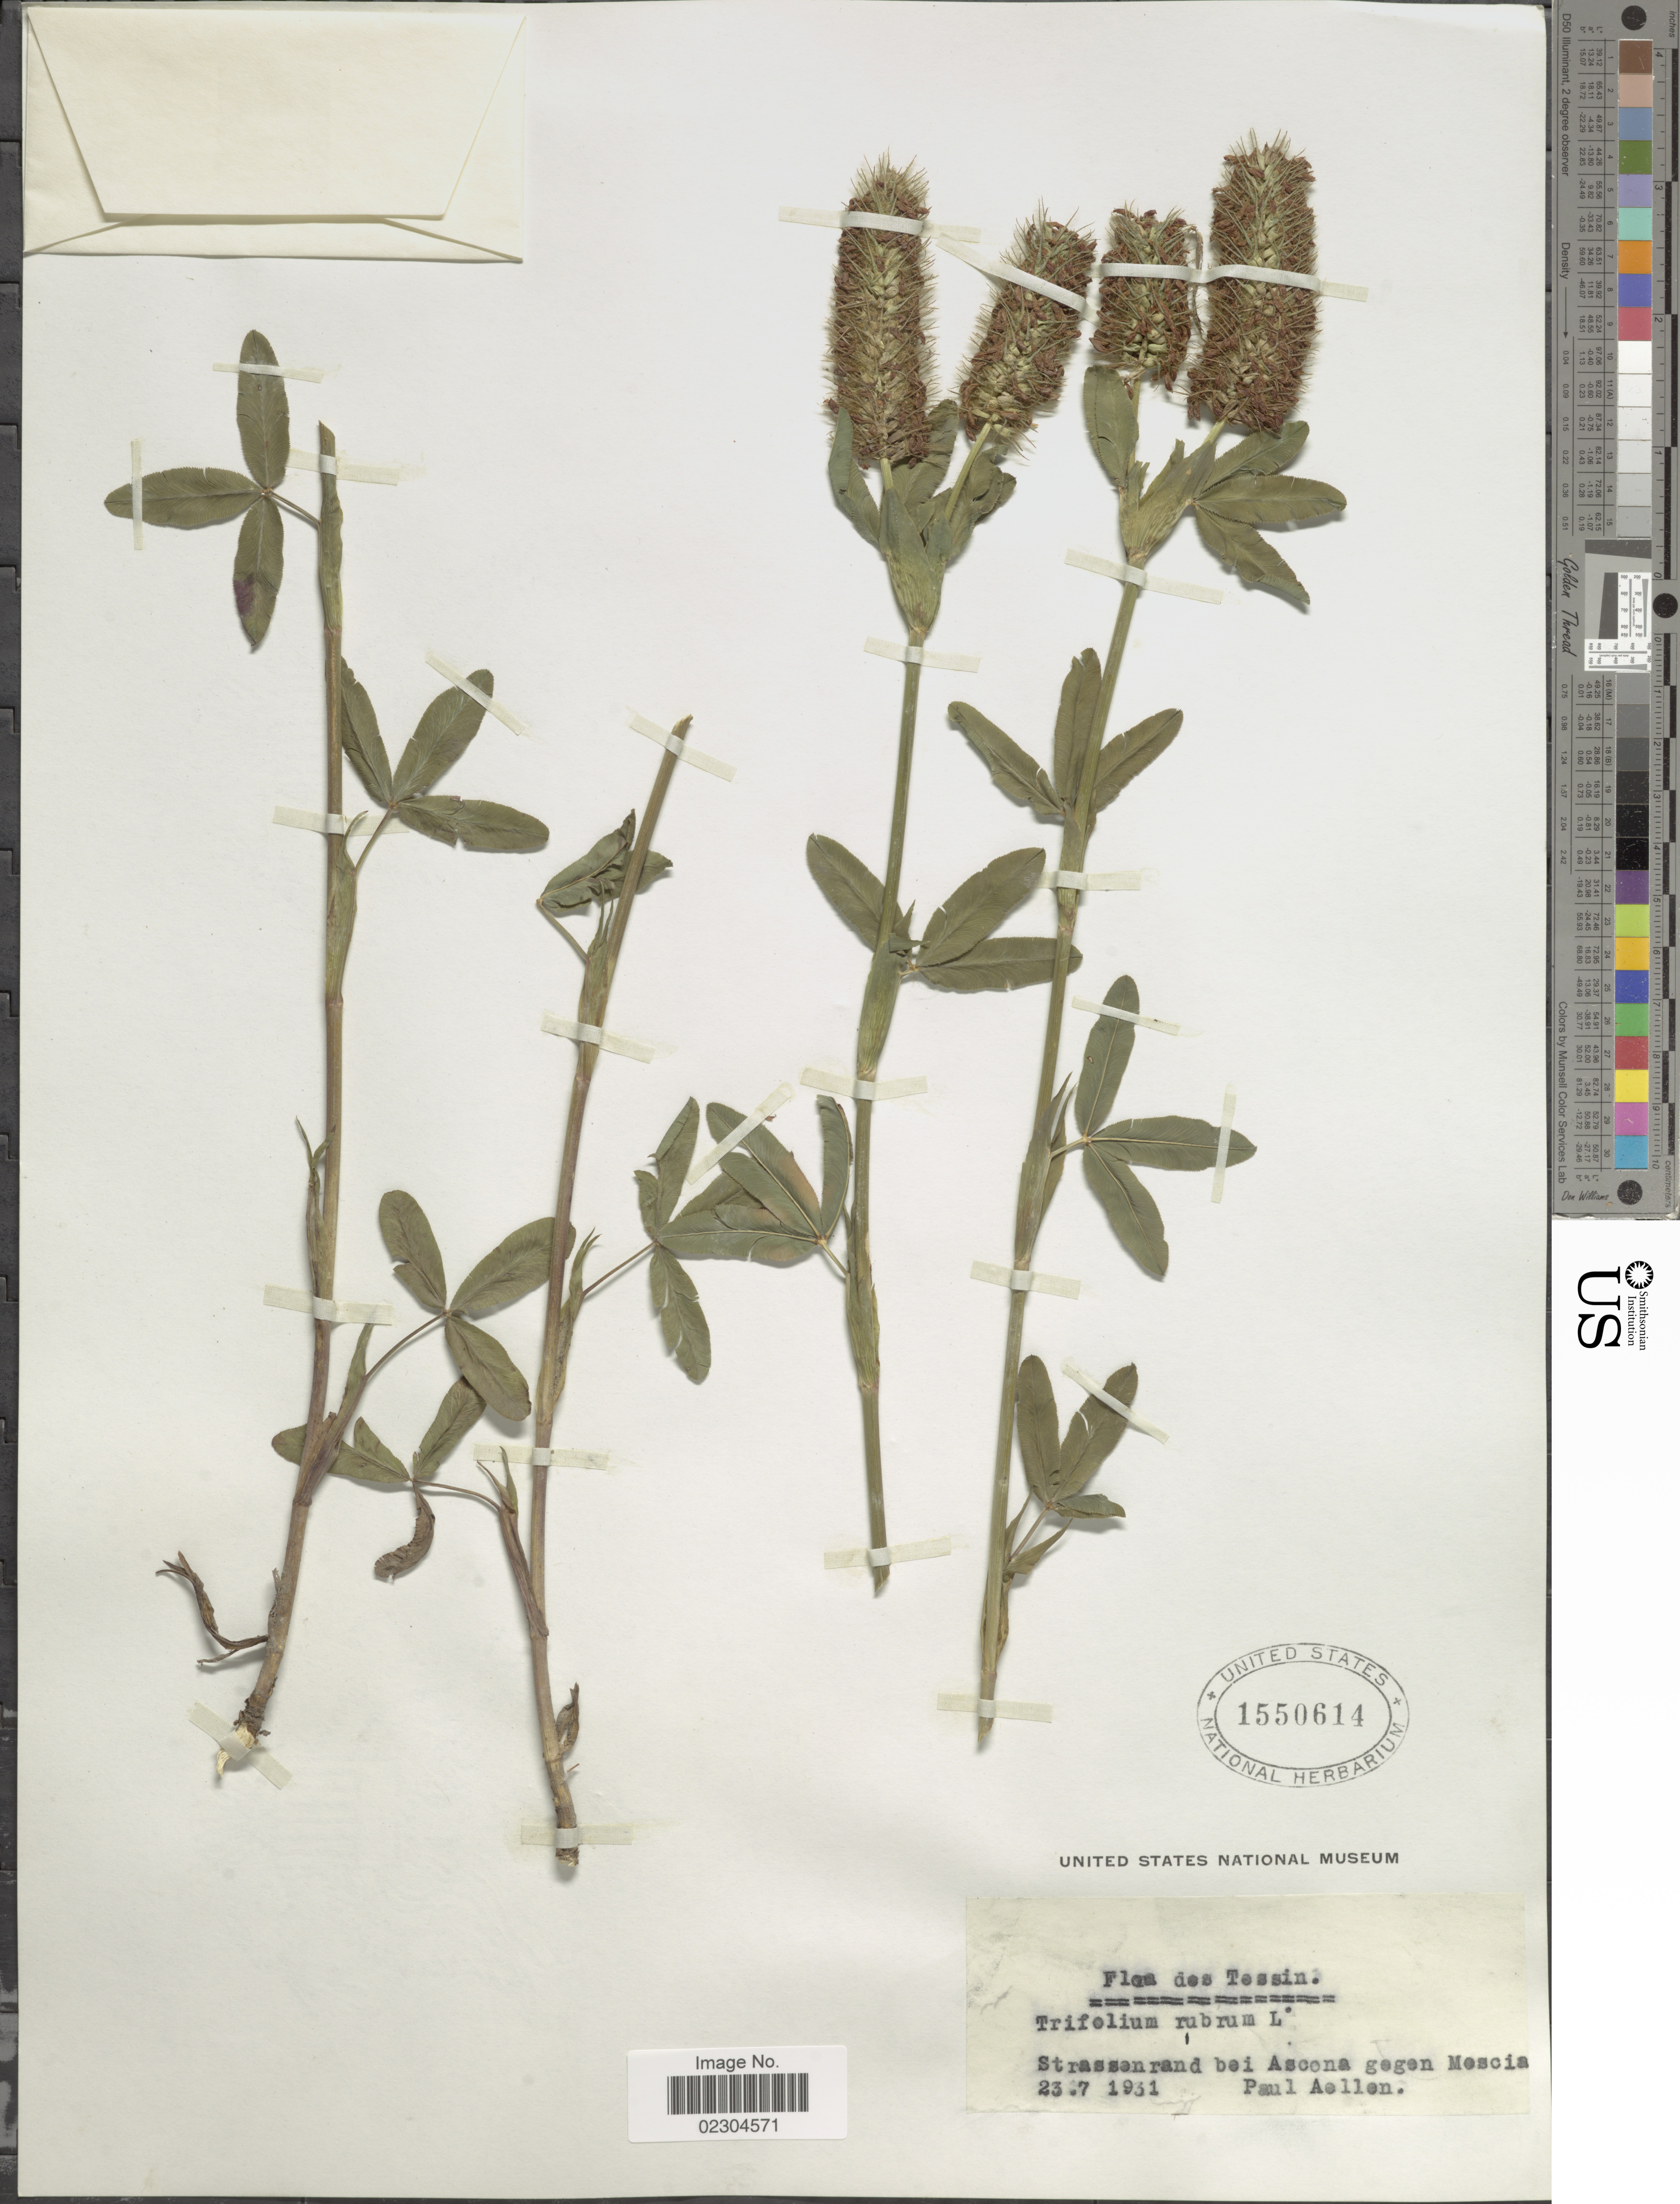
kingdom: Plantae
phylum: Tracheophyta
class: Magnoliopsida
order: Fabales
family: Fabaceae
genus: Trifolium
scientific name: Trifolium rubens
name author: L.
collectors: P. Aellen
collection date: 1931-07-23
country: Germany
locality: Tessin, Strassenrand bei Ascona gegen Moscia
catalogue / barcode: US 1550614